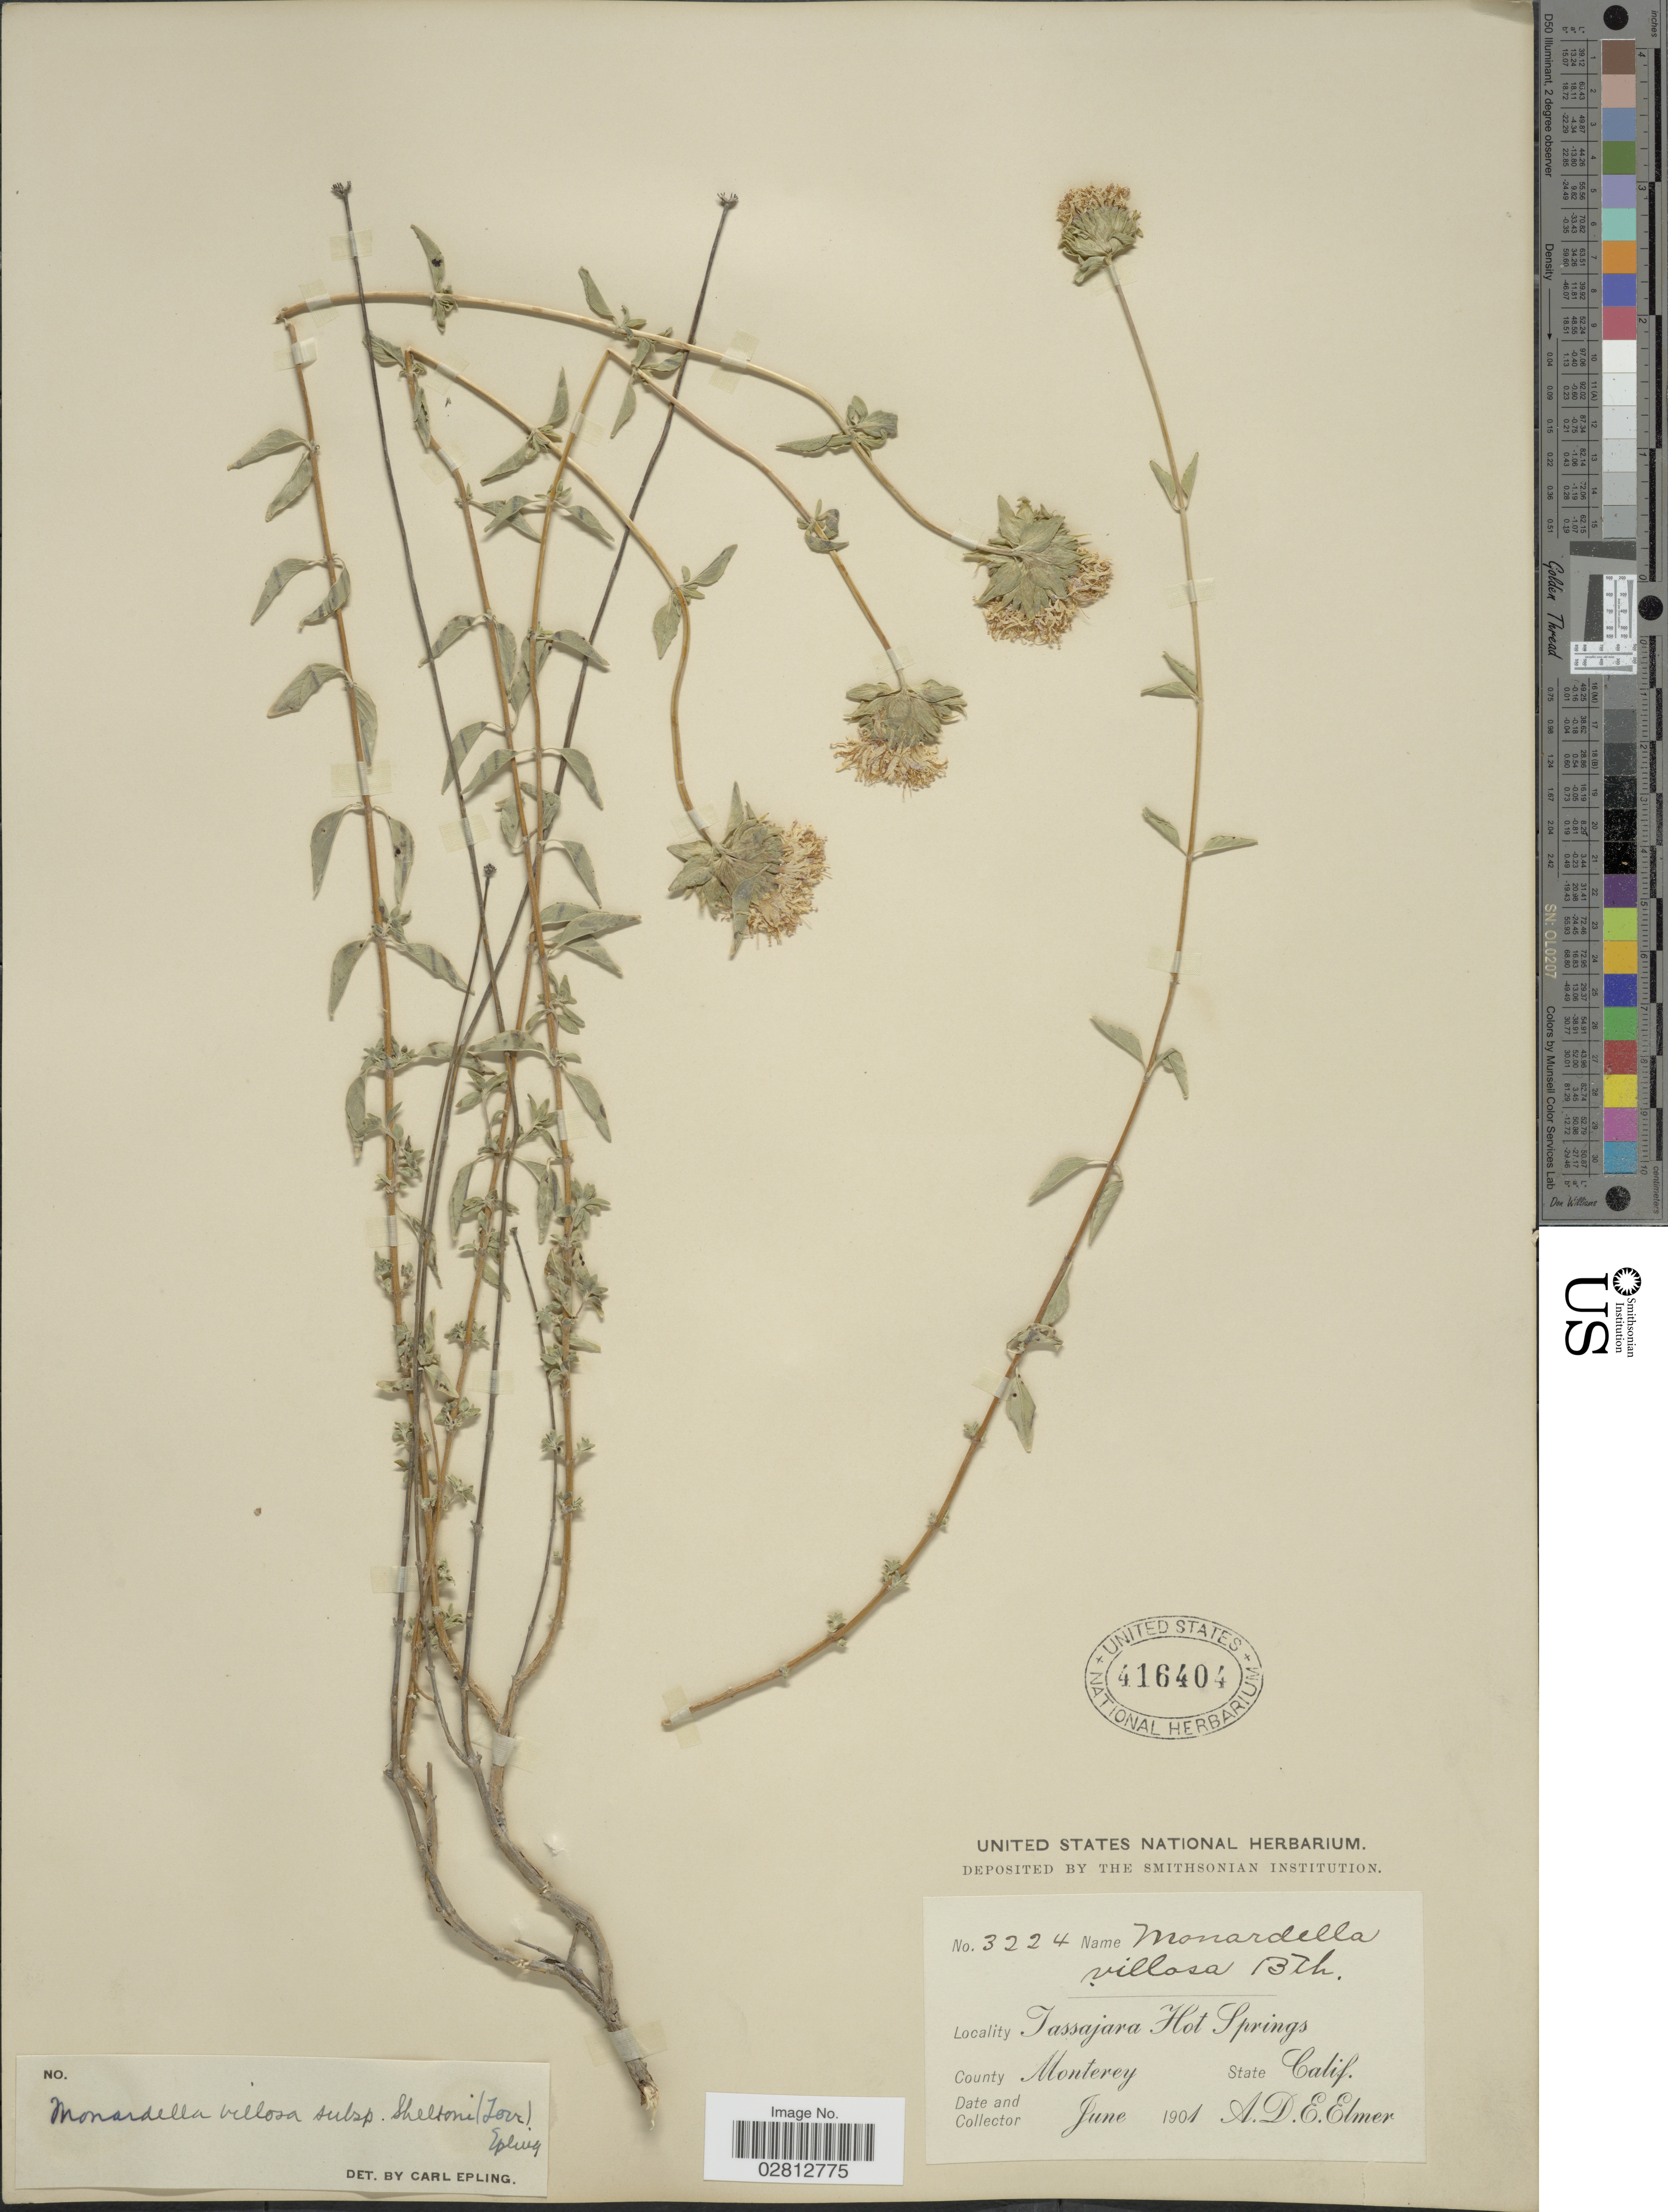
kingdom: Plantae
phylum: Tracheophyta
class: Magnoliopsida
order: Lamiales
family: Lamiaceae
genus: Monardella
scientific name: Monardella villosa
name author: Benth.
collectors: A. D. E. Elmer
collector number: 3224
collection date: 1901-06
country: United States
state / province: California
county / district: Monterey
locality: Tassajara Hot Springs, County Monterey, State Calif.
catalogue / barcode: US 416404